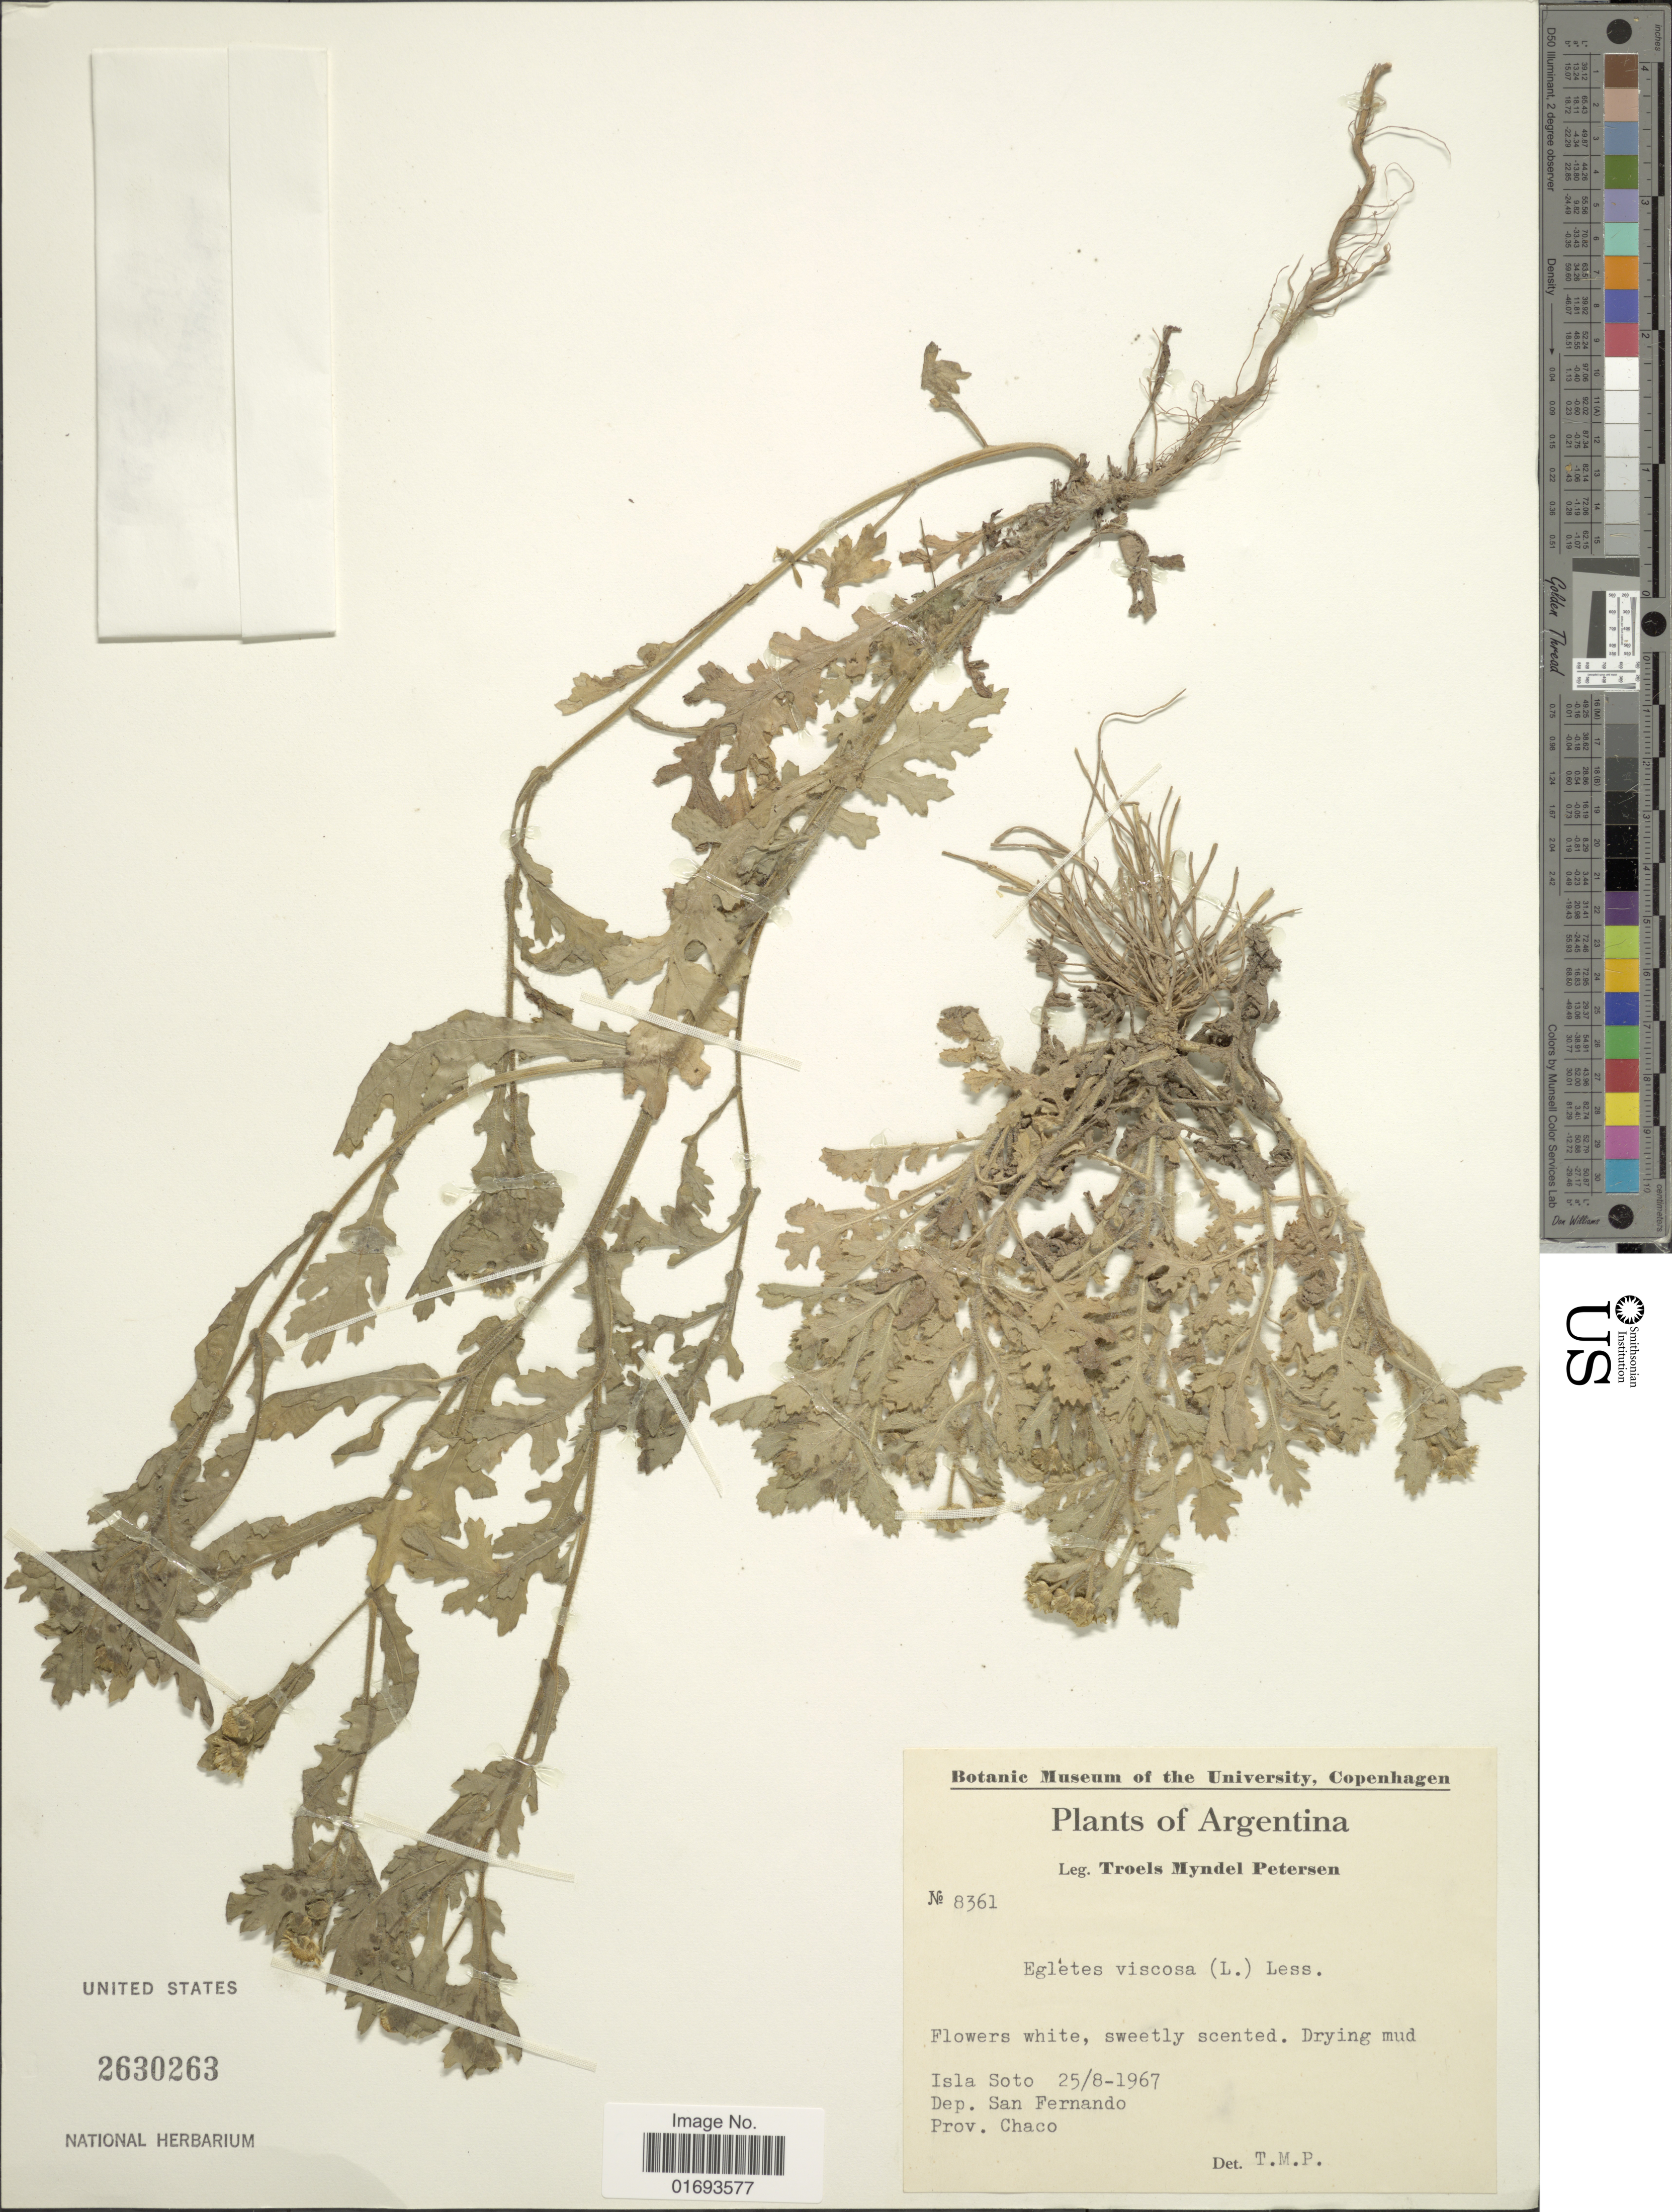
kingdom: Plantae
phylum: Tracheophyta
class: Magnoliopsida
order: Asterales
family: Asteraceae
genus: Egletes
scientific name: Egletes viscosa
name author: (L.) Less.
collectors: T. M. Petersen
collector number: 8361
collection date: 1967-08-25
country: Argentina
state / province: Chaco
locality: Isla Soto. Dep. San Fernando. Prov. Chaco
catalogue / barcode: US 2630263